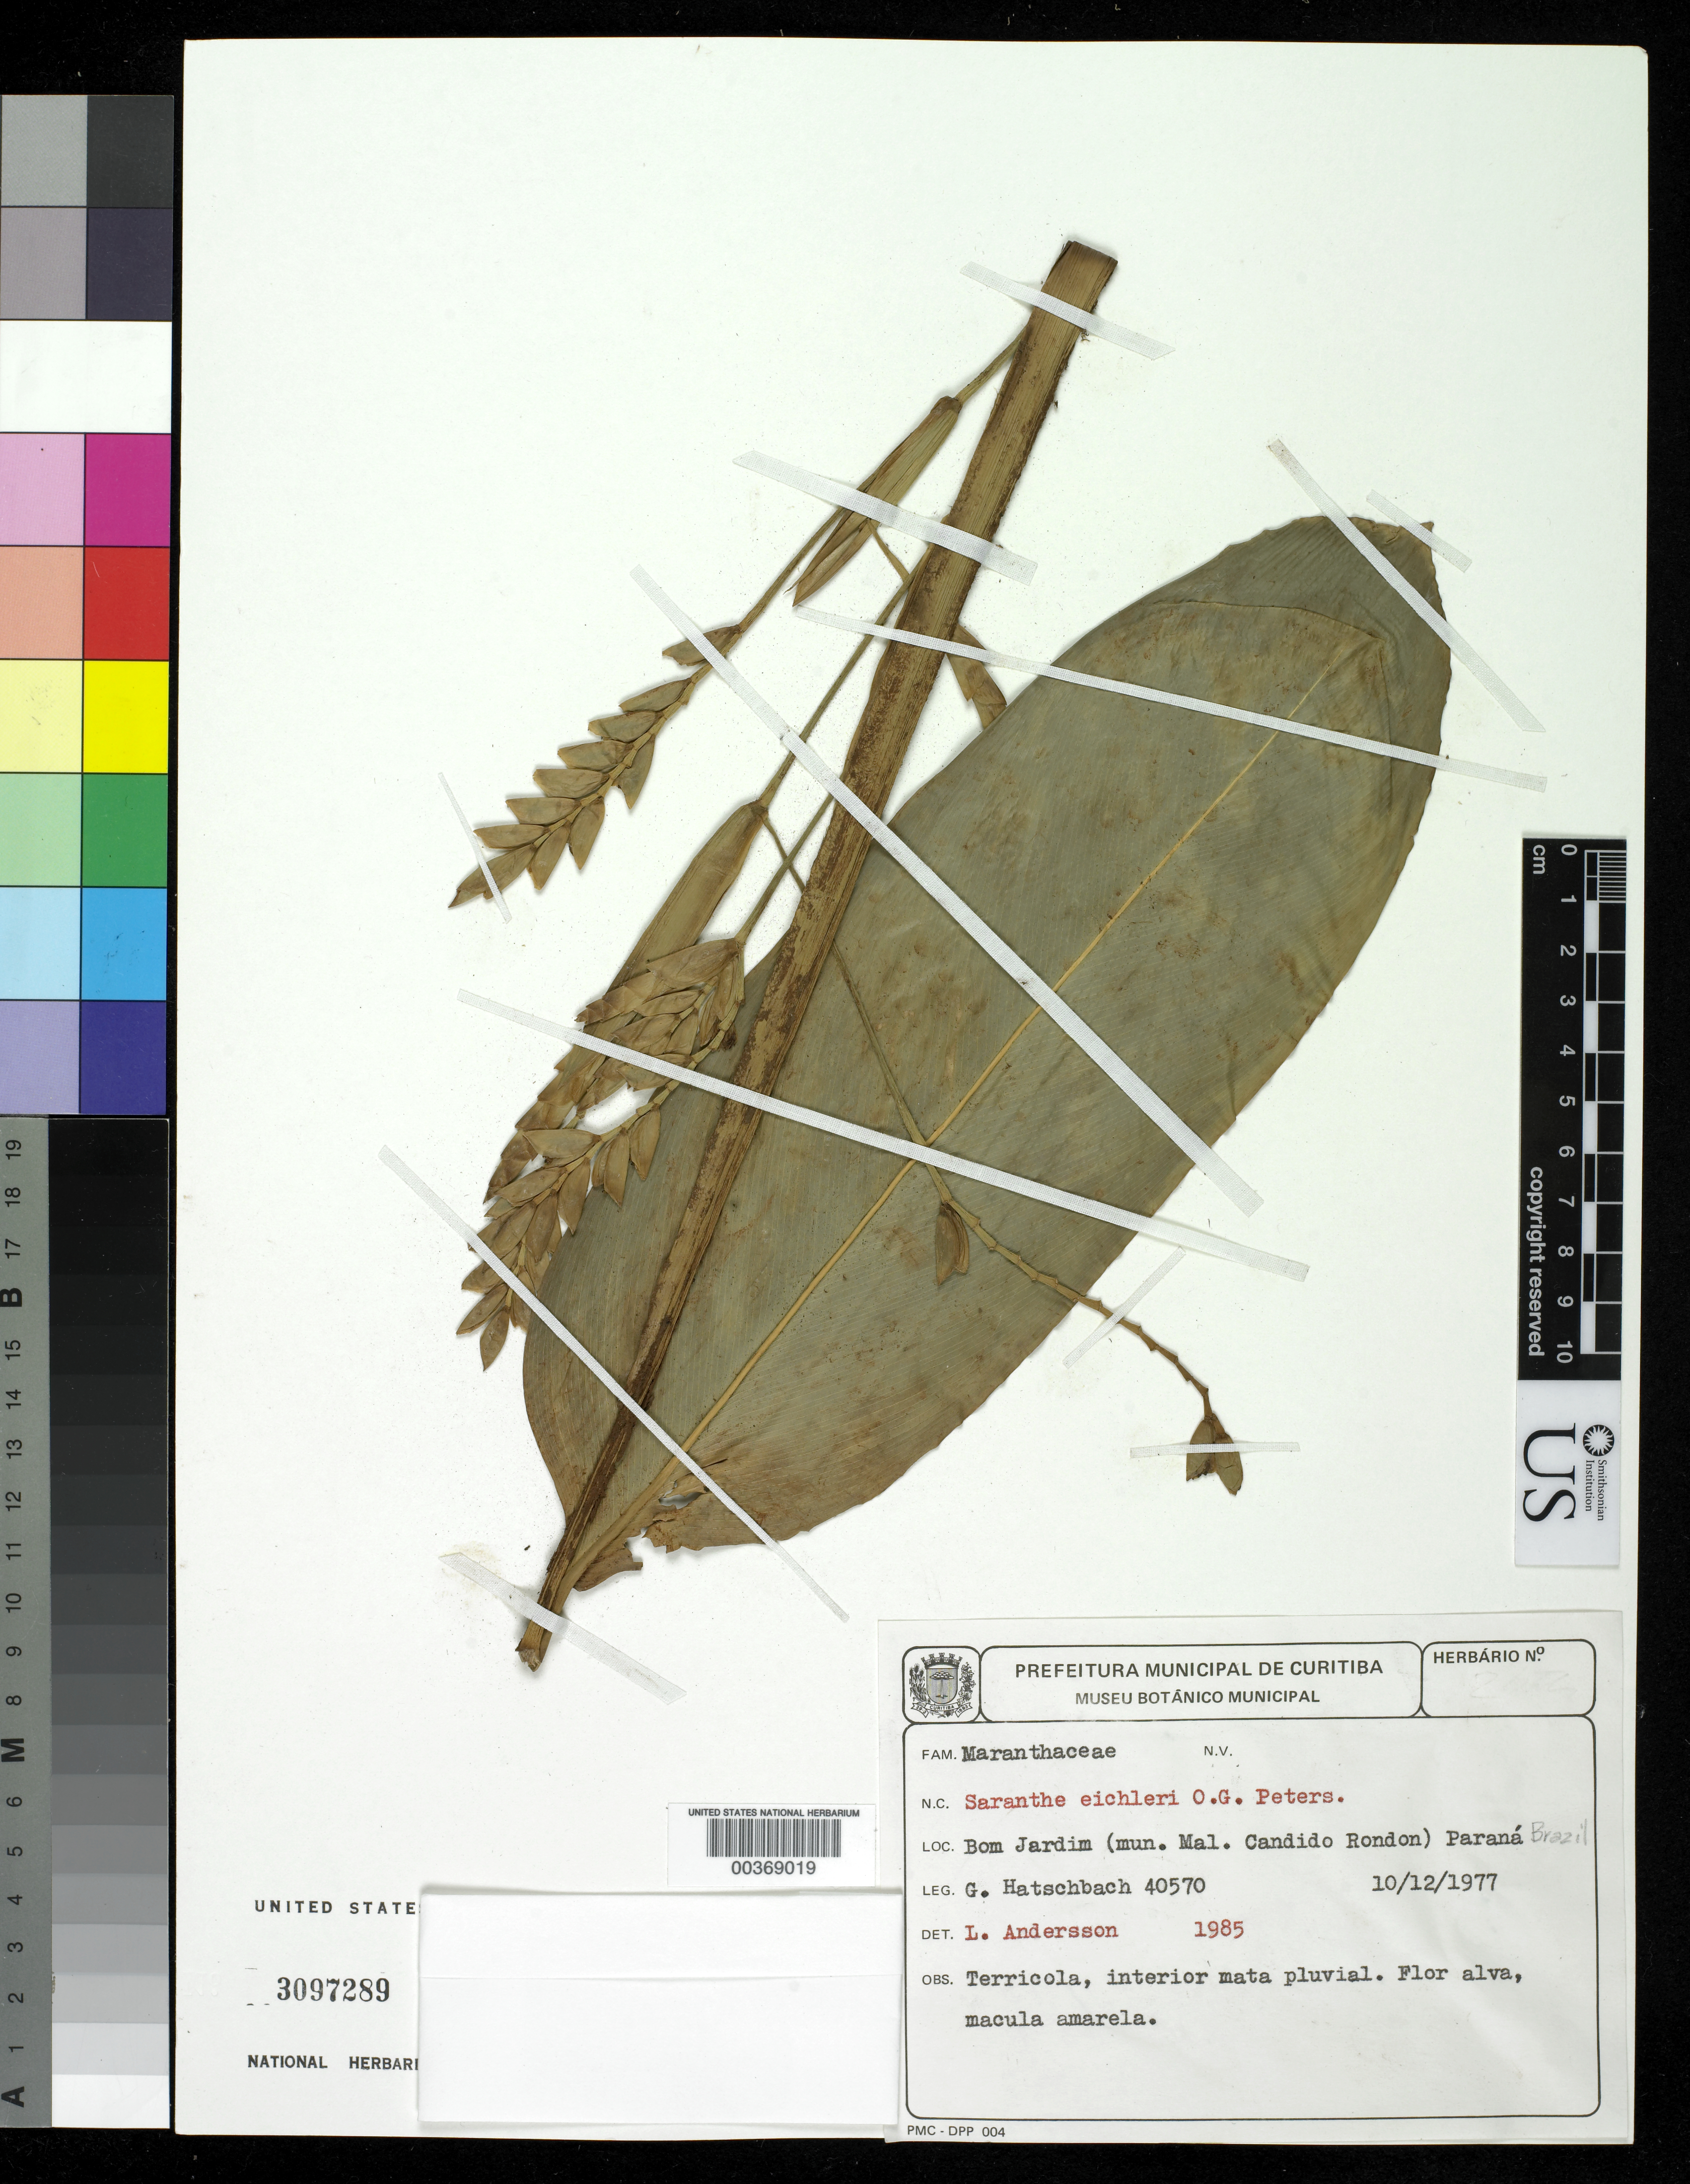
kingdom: Plantae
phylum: Tracheophyta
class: Liliopsida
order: Zingiberales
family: Marantaceae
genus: Saranthe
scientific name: Saranthe eichleri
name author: Petersen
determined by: Andersson, [Bengt] Lennart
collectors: G. Hatschbach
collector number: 40570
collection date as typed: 10 Dec 1977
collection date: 1977-12-10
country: Brazil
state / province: Paraná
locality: Bom jardim (mun. mal. candido rondon)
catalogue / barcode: US 3097289